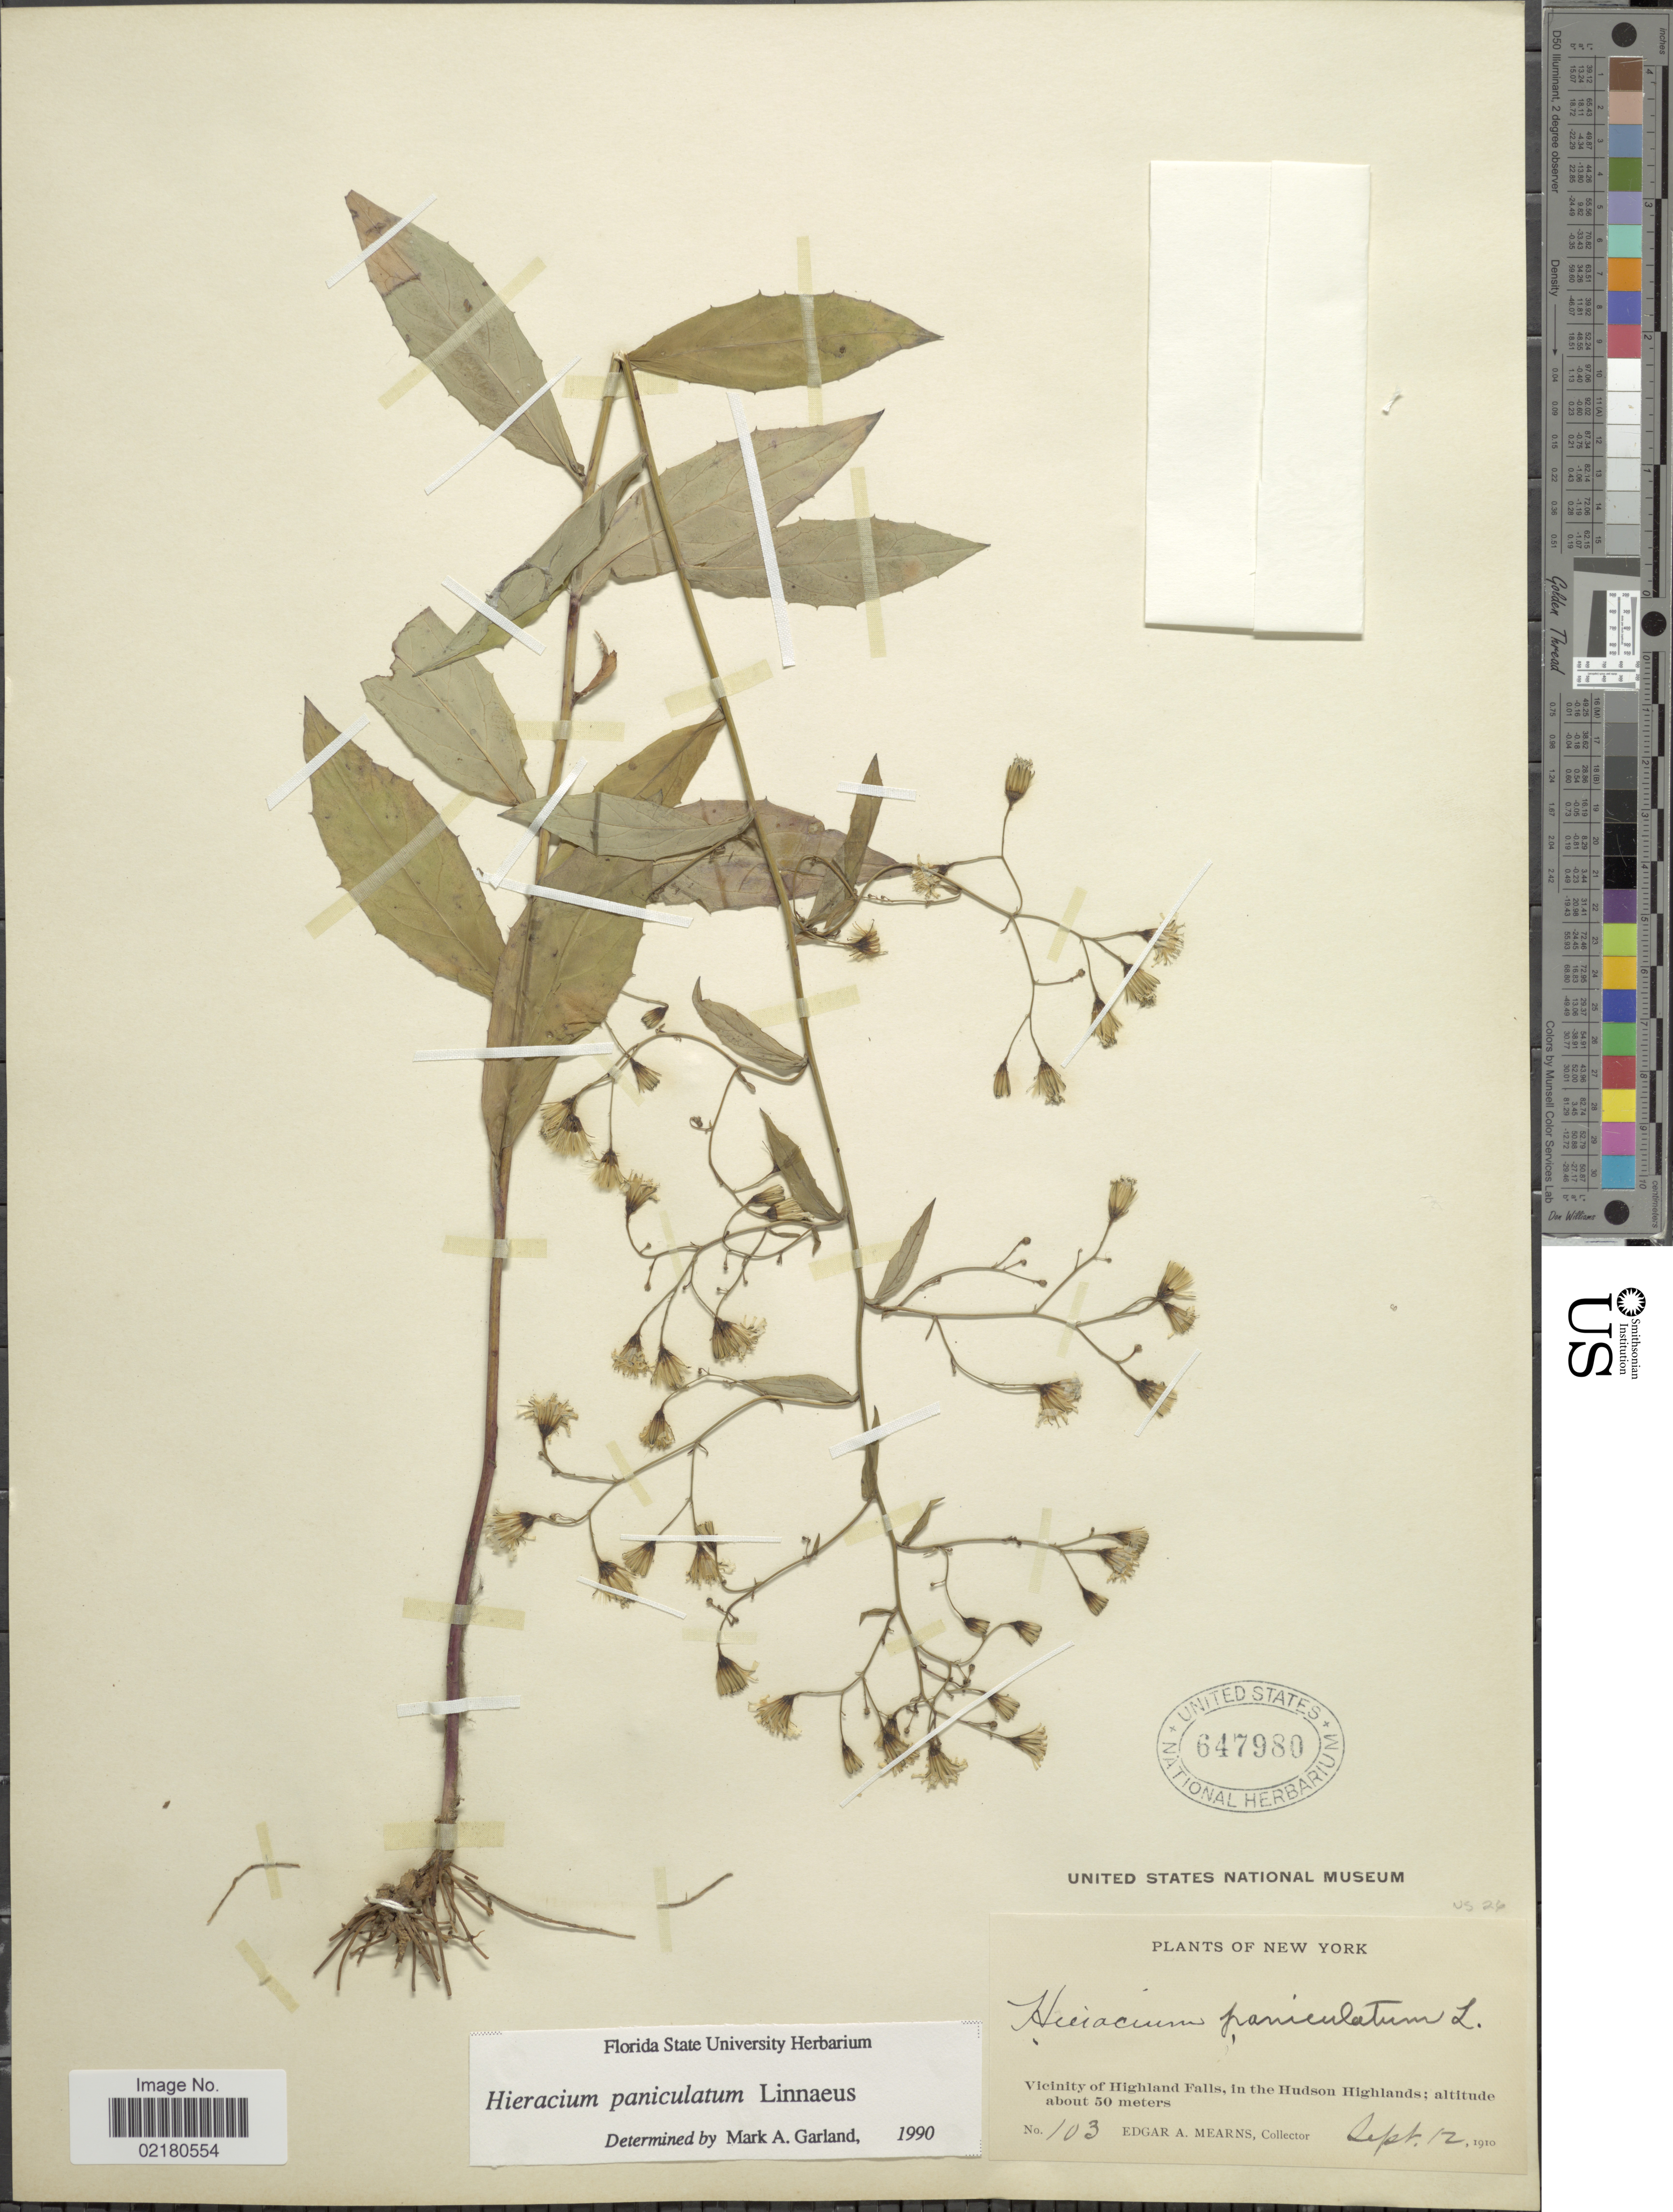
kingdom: Plantae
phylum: Tracheophyta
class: Magnoliopsida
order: Asterales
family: Asteraceae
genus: Hieracium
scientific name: Hieracium paniculatum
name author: L.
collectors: E. A. Mearns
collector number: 103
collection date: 1910-09-12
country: United States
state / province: New York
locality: Vicinity of Highland Falls, in the Hudson Highlands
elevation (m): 50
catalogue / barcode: US 647980